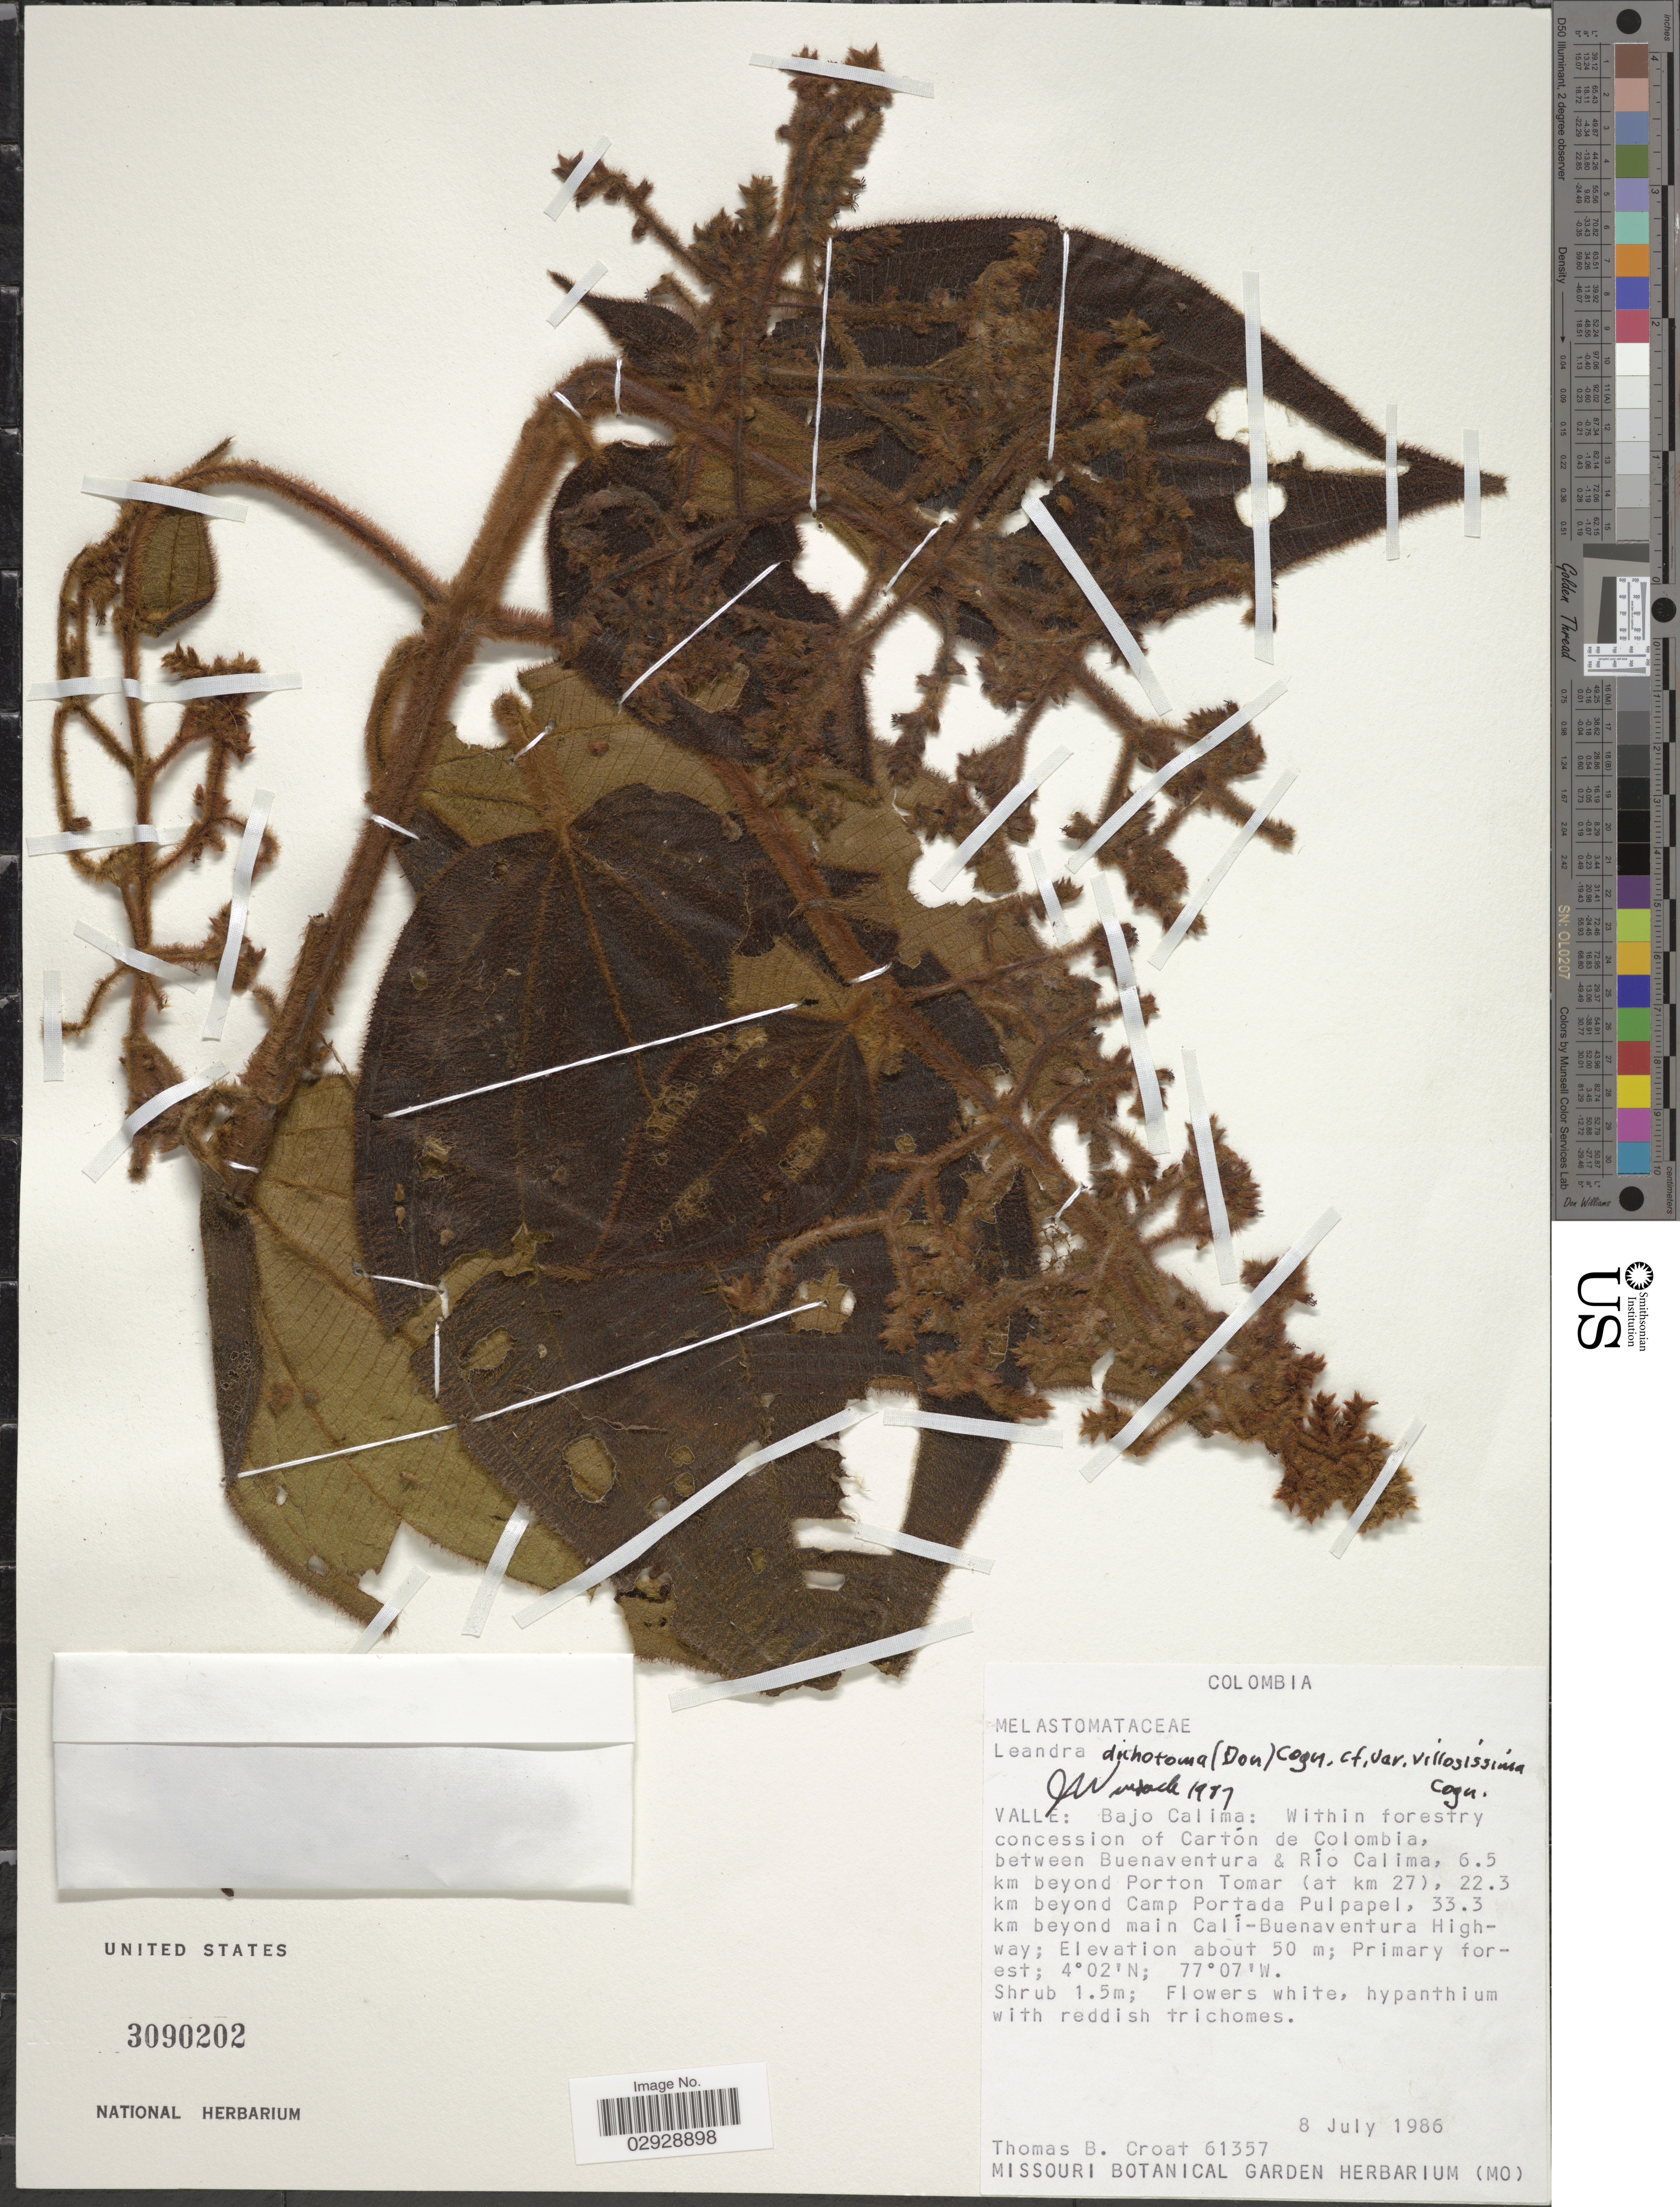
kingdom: Plantae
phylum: Tracheophyta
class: Magnoliopsida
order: Myrtales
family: Melastomataceae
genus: Leandra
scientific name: Leandra dichotoma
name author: (D. Don) Cogn.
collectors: T. B. Croat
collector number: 61357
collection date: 1986-07-08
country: Colombia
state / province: Valle del Cauca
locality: Valle: Bajo Calima: Within forestry concession of Cartón de Colombia, between Buenaventura & Río Calima, 6.5 km beyond Porton Tomar (at km 27), 22.3 km beyond Camp Portada Pulpapel, 33.3 km beyond main Calí-Buenaventura Highway.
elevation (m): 50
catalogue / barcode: US 3090202